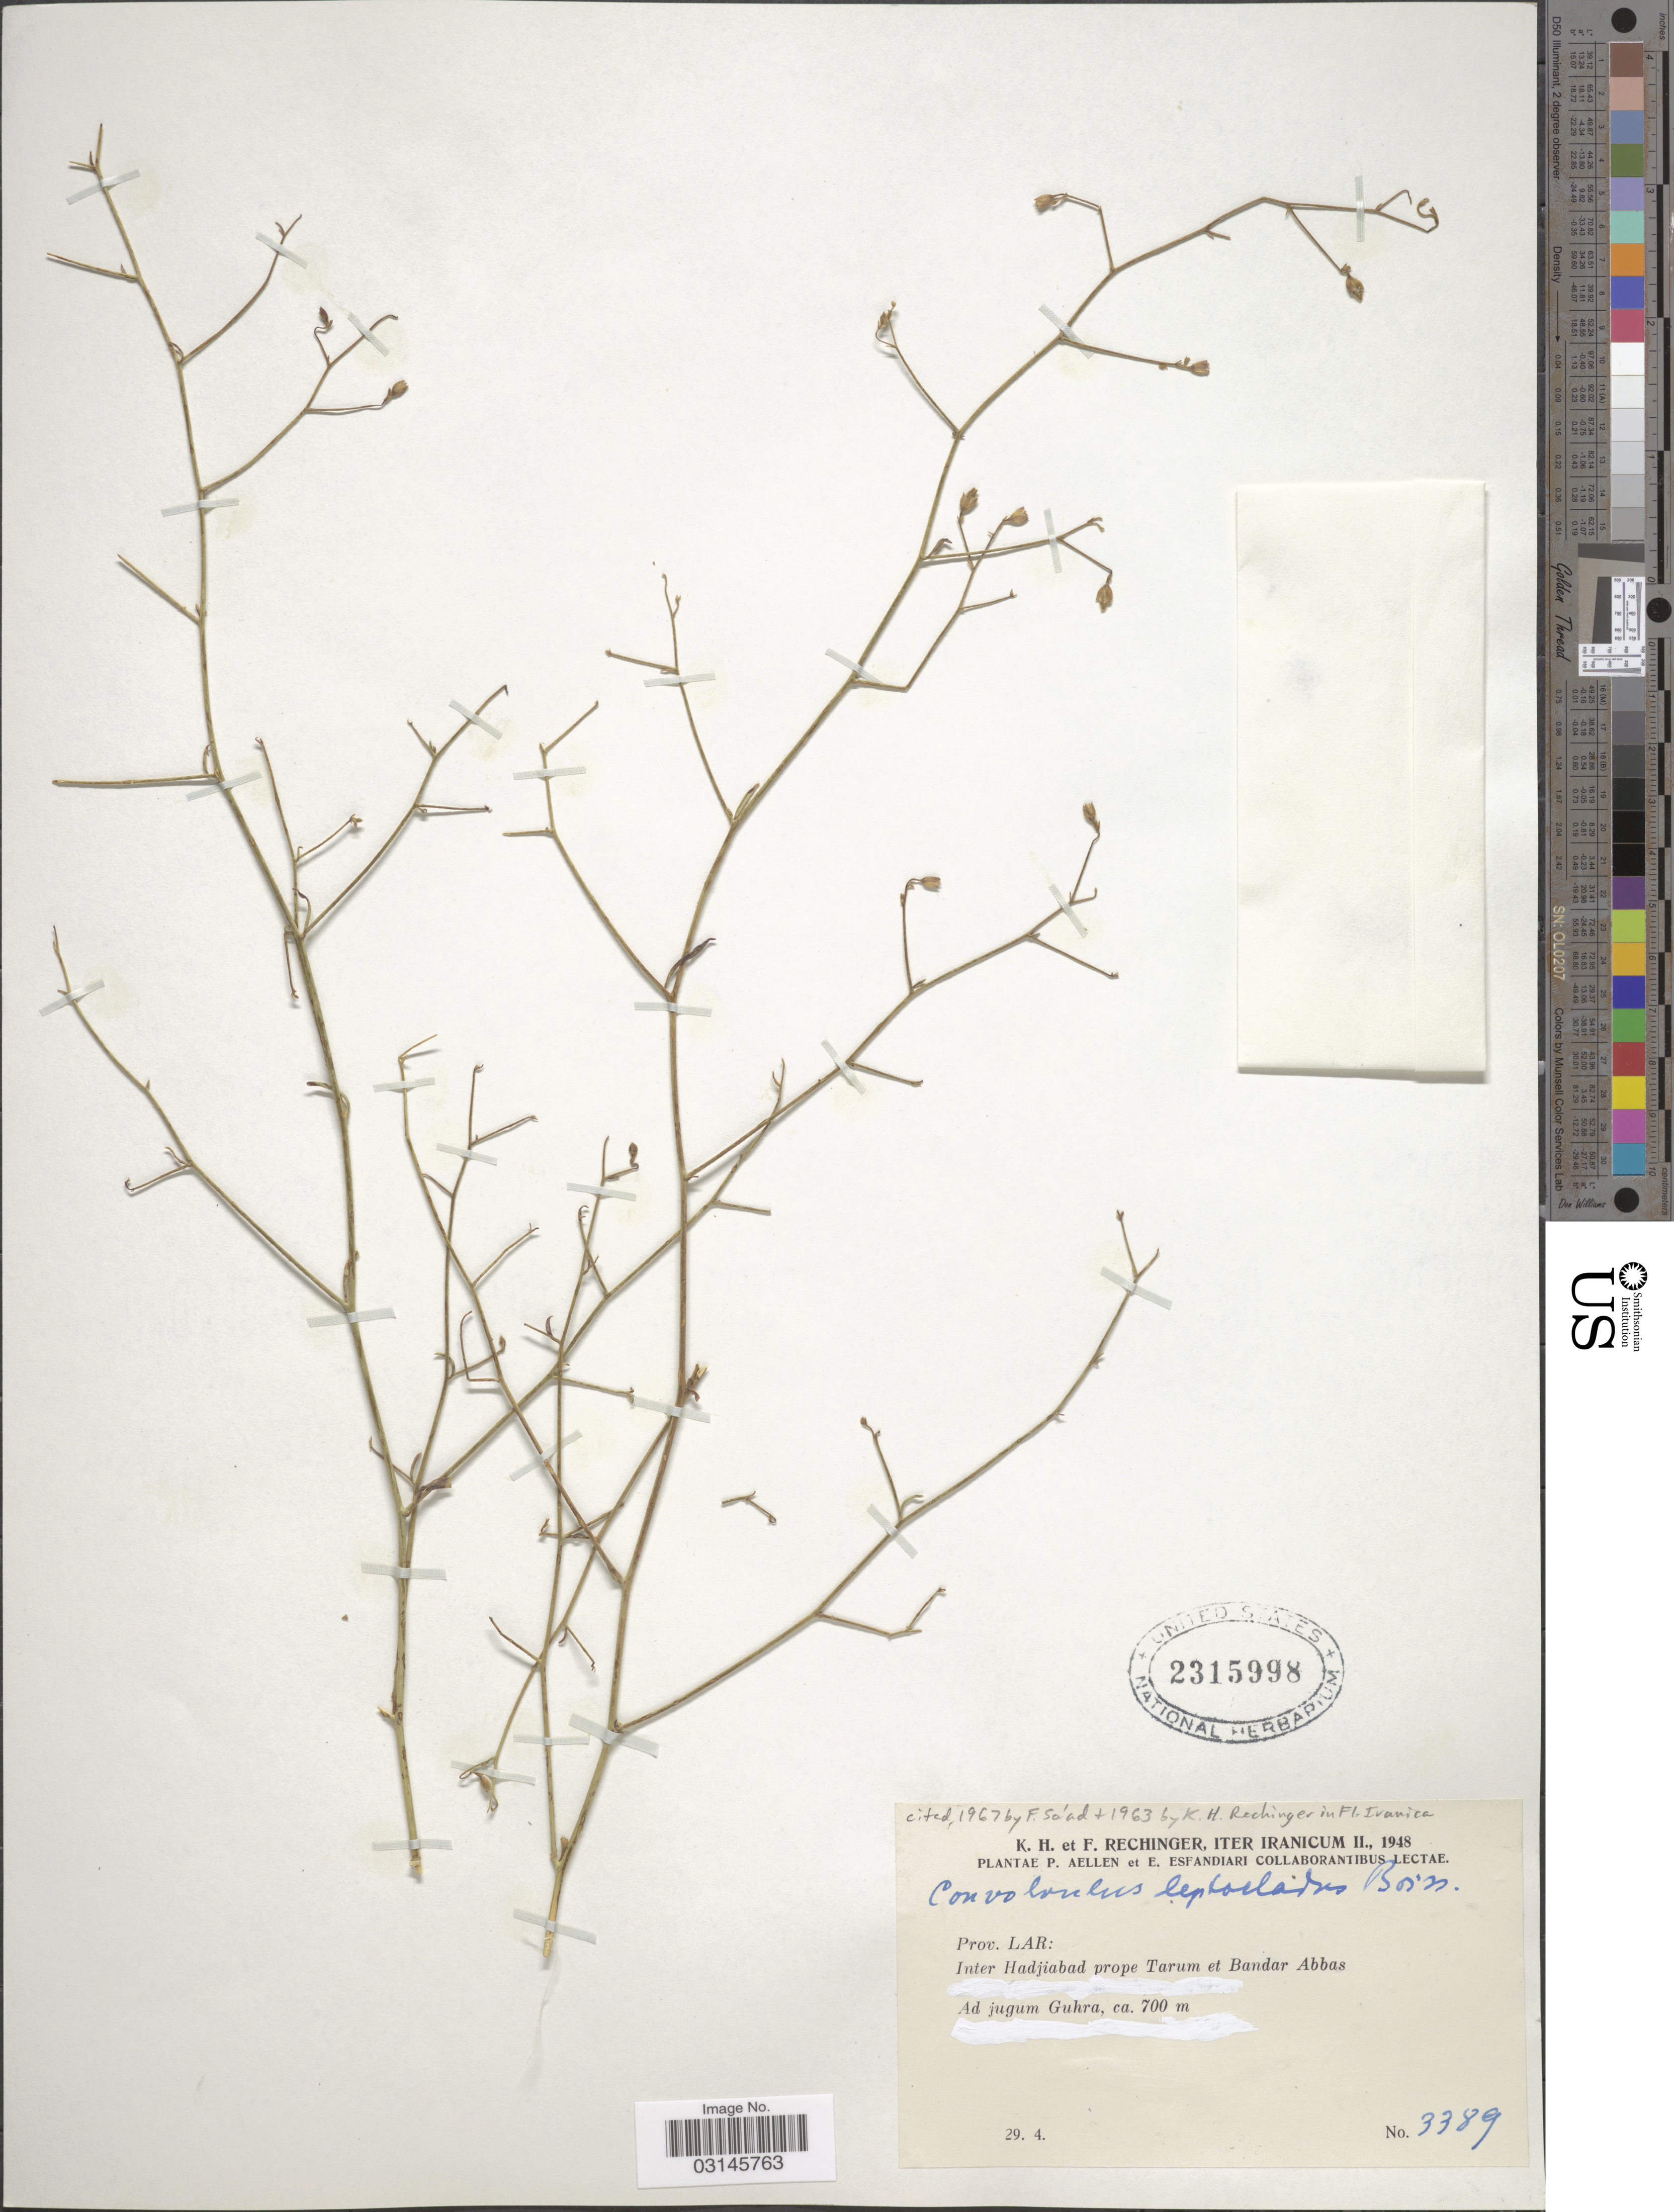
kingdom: Plantae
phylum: Tracheophyta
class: Magnoliopsida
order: Solanales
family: Convolvulaceae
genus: Convolvulus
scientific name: Convolvulus leptocladus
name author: Boiss.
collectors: P. Aellen, E. Esfandiari, K. H. Rechinger & F. Rechinger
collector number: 3389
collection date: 1948-04-29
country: Iran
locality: Prov. Lar: Inter Hadjiabad prope Tarum et Bandar Abbas, Ad jugum Guhra.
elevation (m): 700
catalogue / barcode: US 2315998